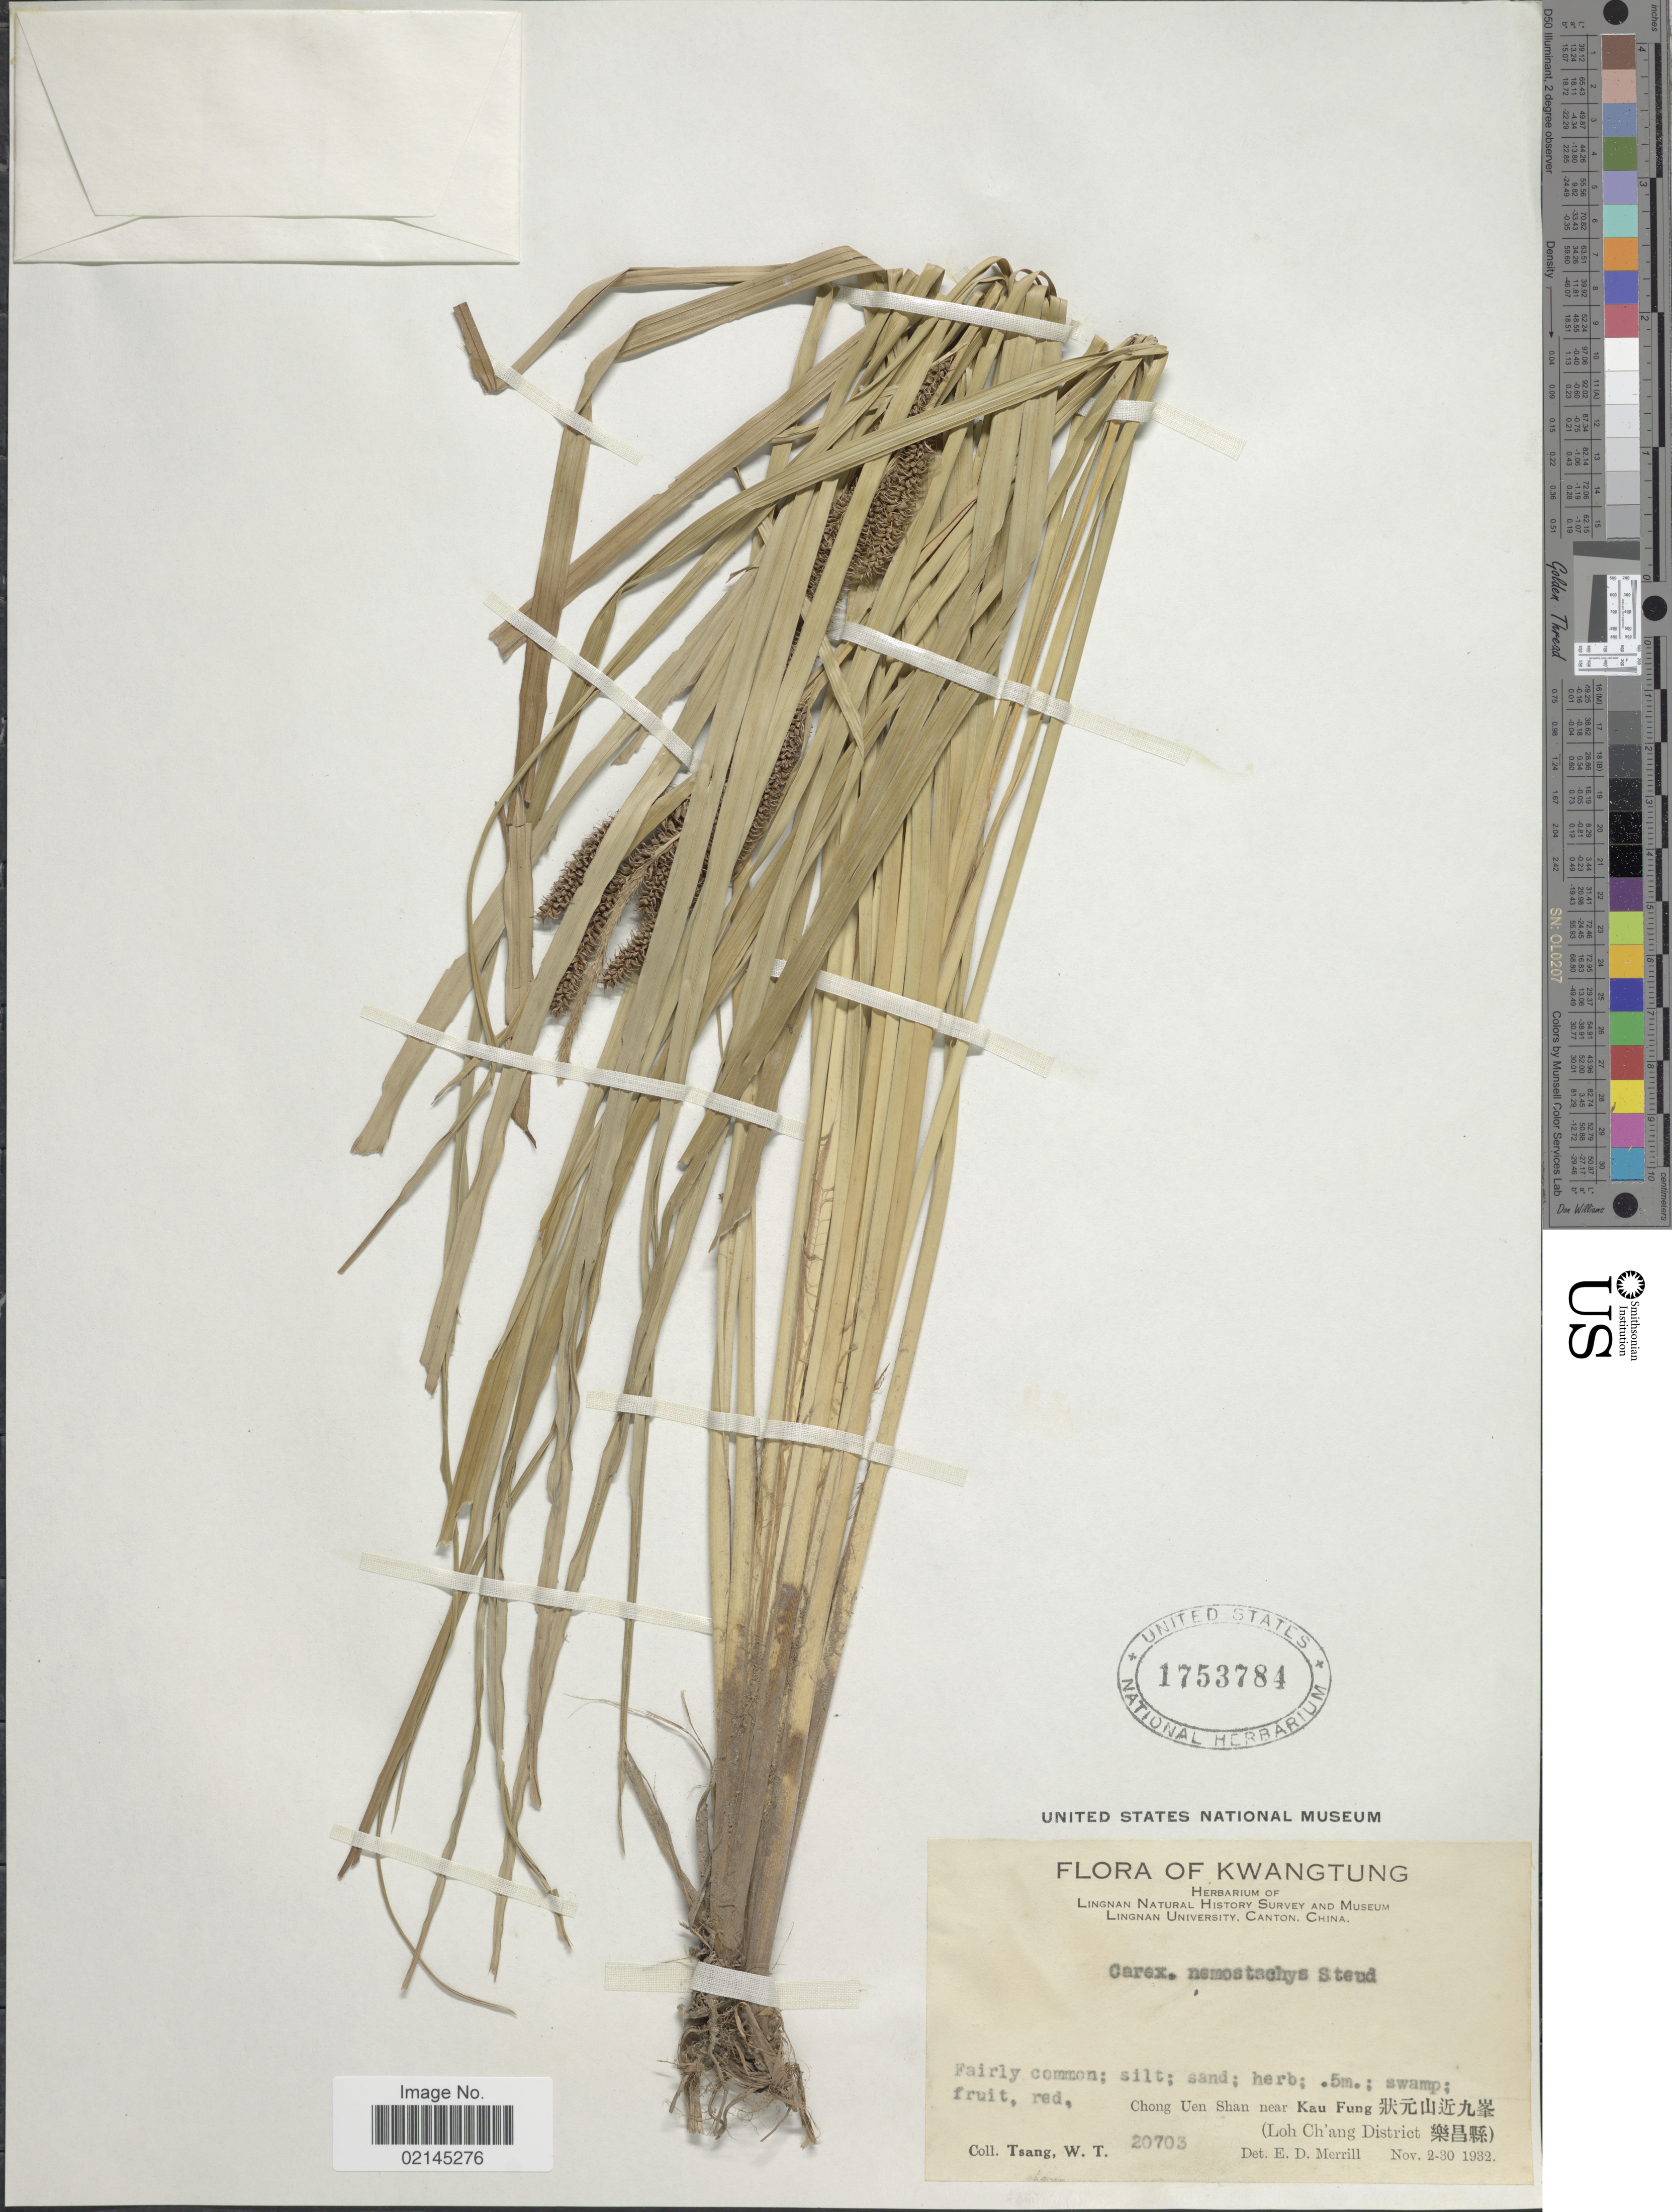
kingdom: Plantae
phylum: Tracheophyta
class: Liliopsida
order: Poales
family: Cyperaceae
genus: Carex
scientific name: Carex nemostachys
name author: Steud.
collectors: W. T. Tsang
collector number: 20703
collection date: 1932-11-02/1932-11-30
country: China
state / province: Jiangxi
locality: Kwangtung. Chong Uen Shan near Kau Fung. (Loh Ch'ang District)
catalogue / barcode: US 1753784